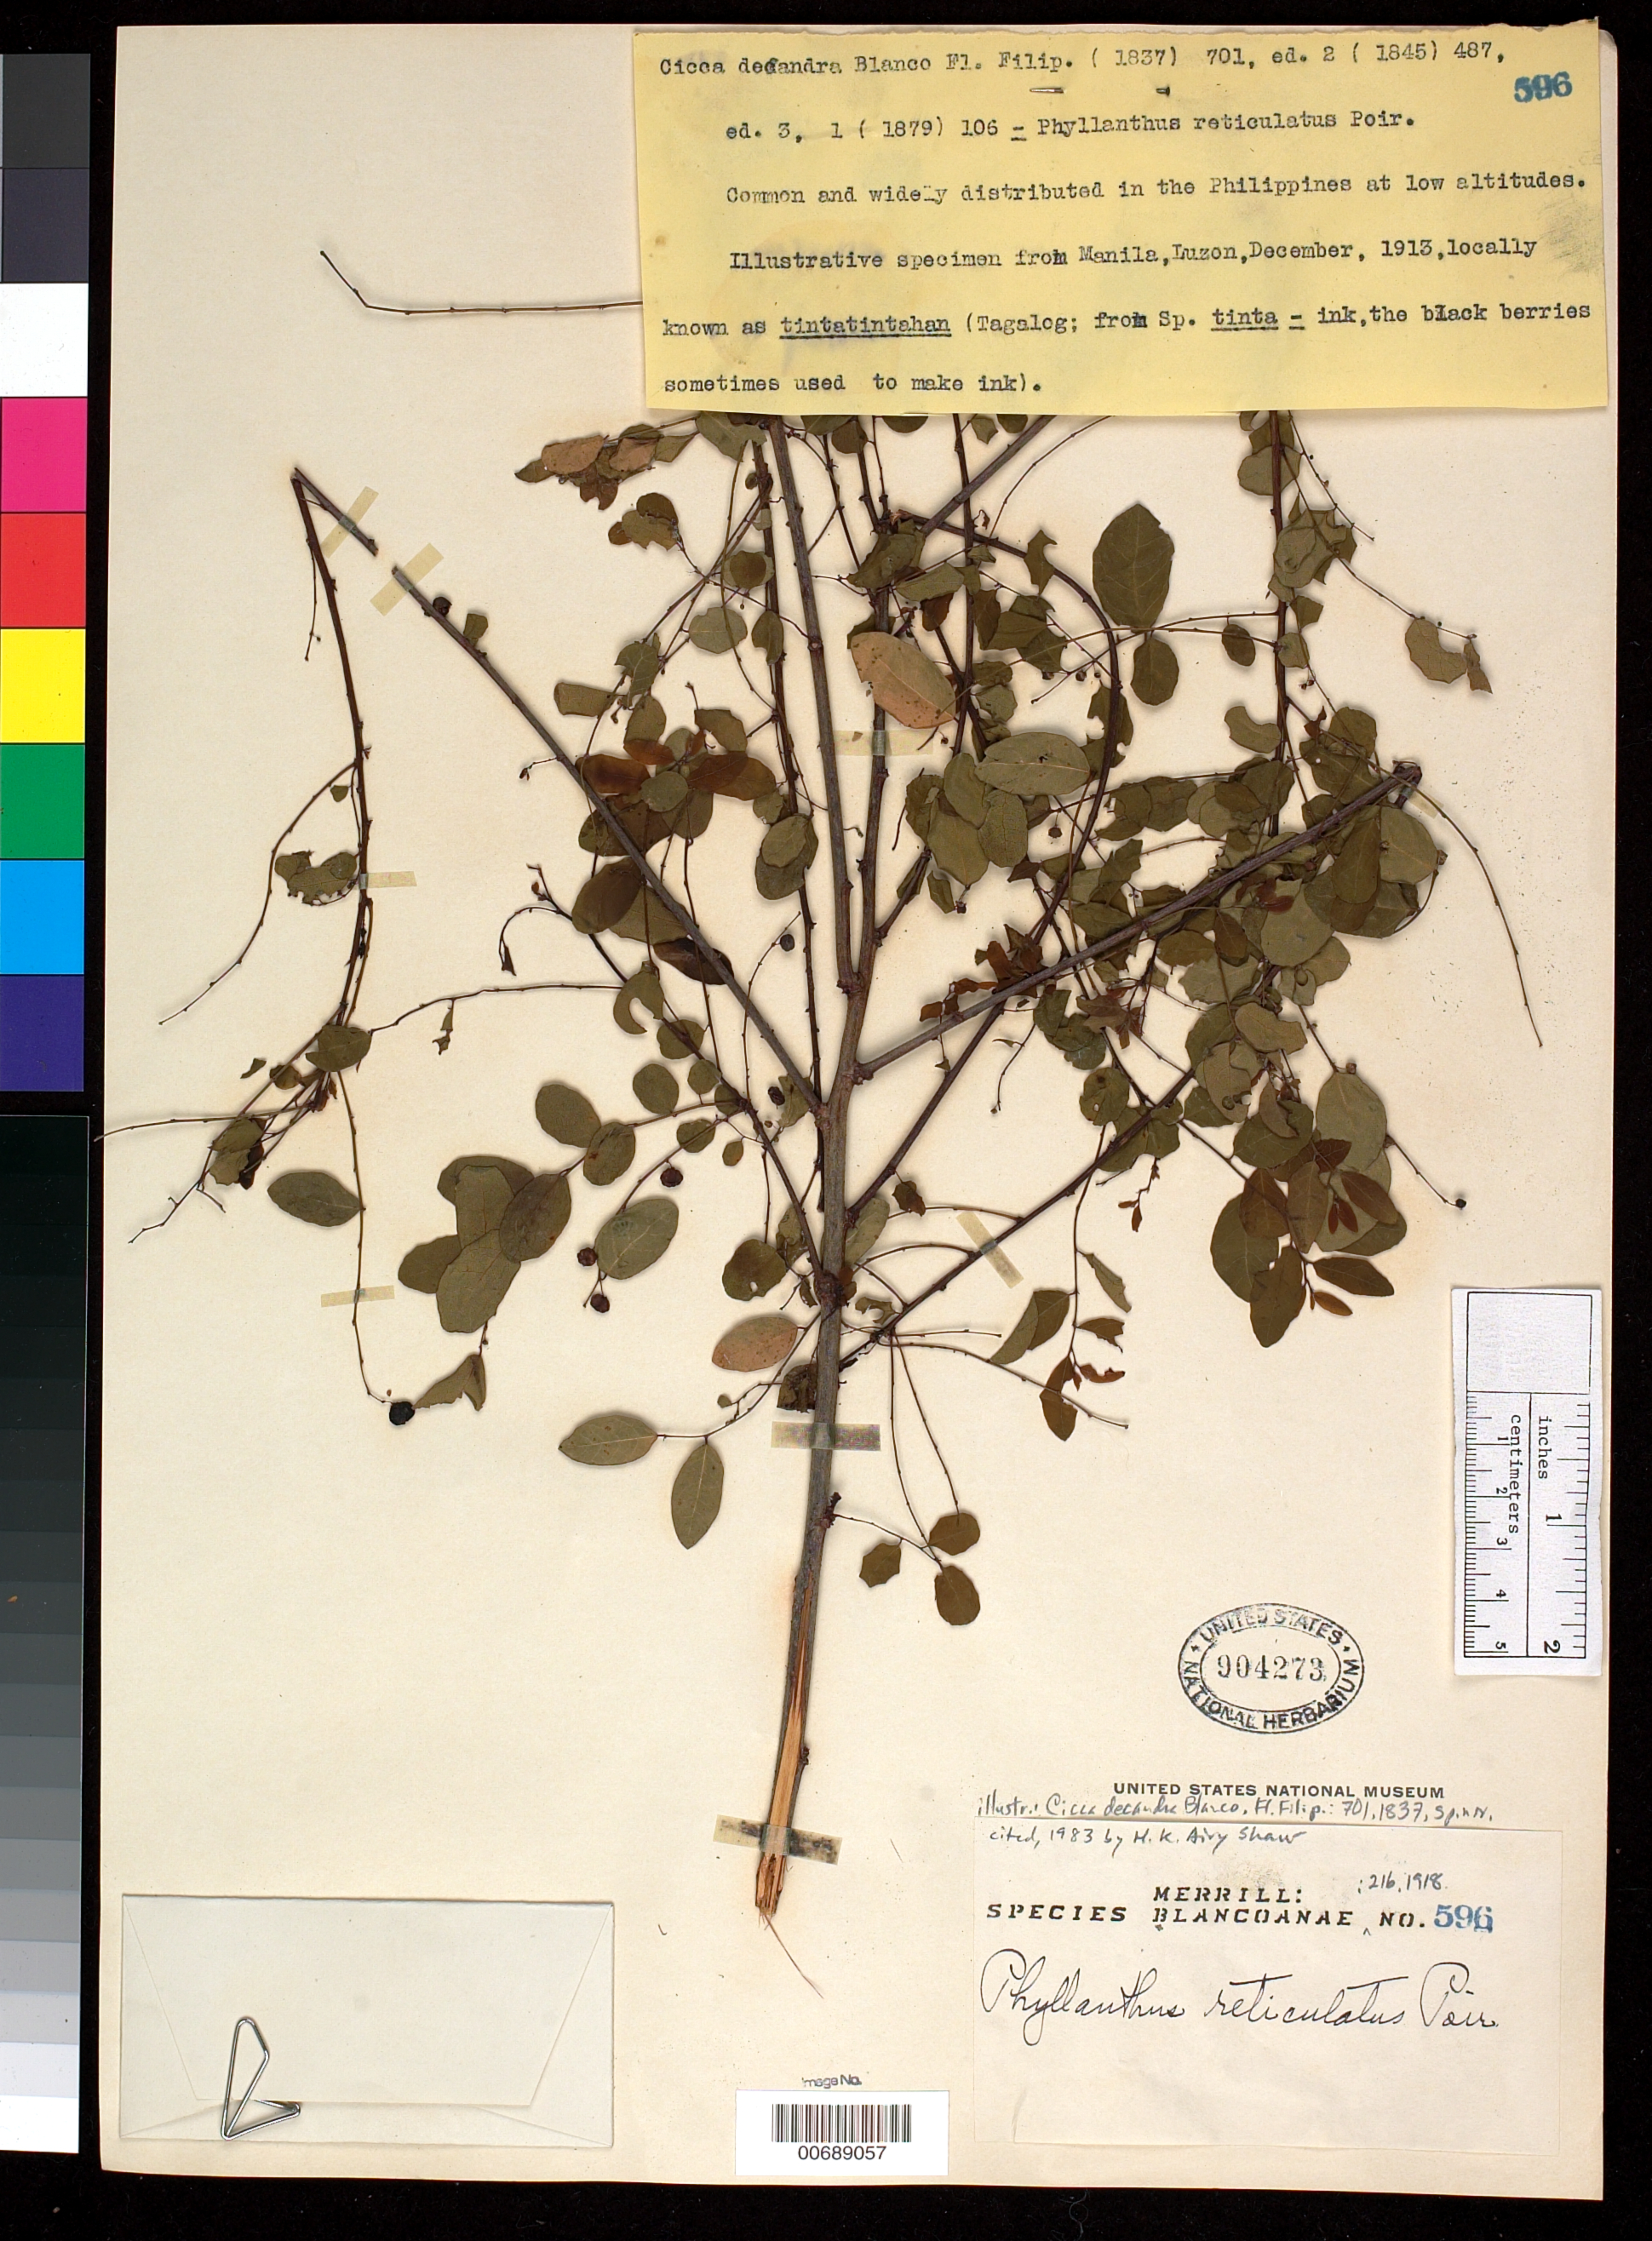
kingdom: Plantae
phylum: Tracheophyta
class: Magnoliopsida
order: Malpighiales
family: Phyllanthaceae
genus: Phyllanthus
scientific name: Phyllanthus reticulatus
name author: Poir.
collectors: E. D. Merrill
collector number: Sp. Blancoan. 0596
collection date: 1913-10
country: Philippines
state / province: National Capital Region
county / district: Manila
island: Luzon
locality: Manila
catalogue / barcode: US 904273